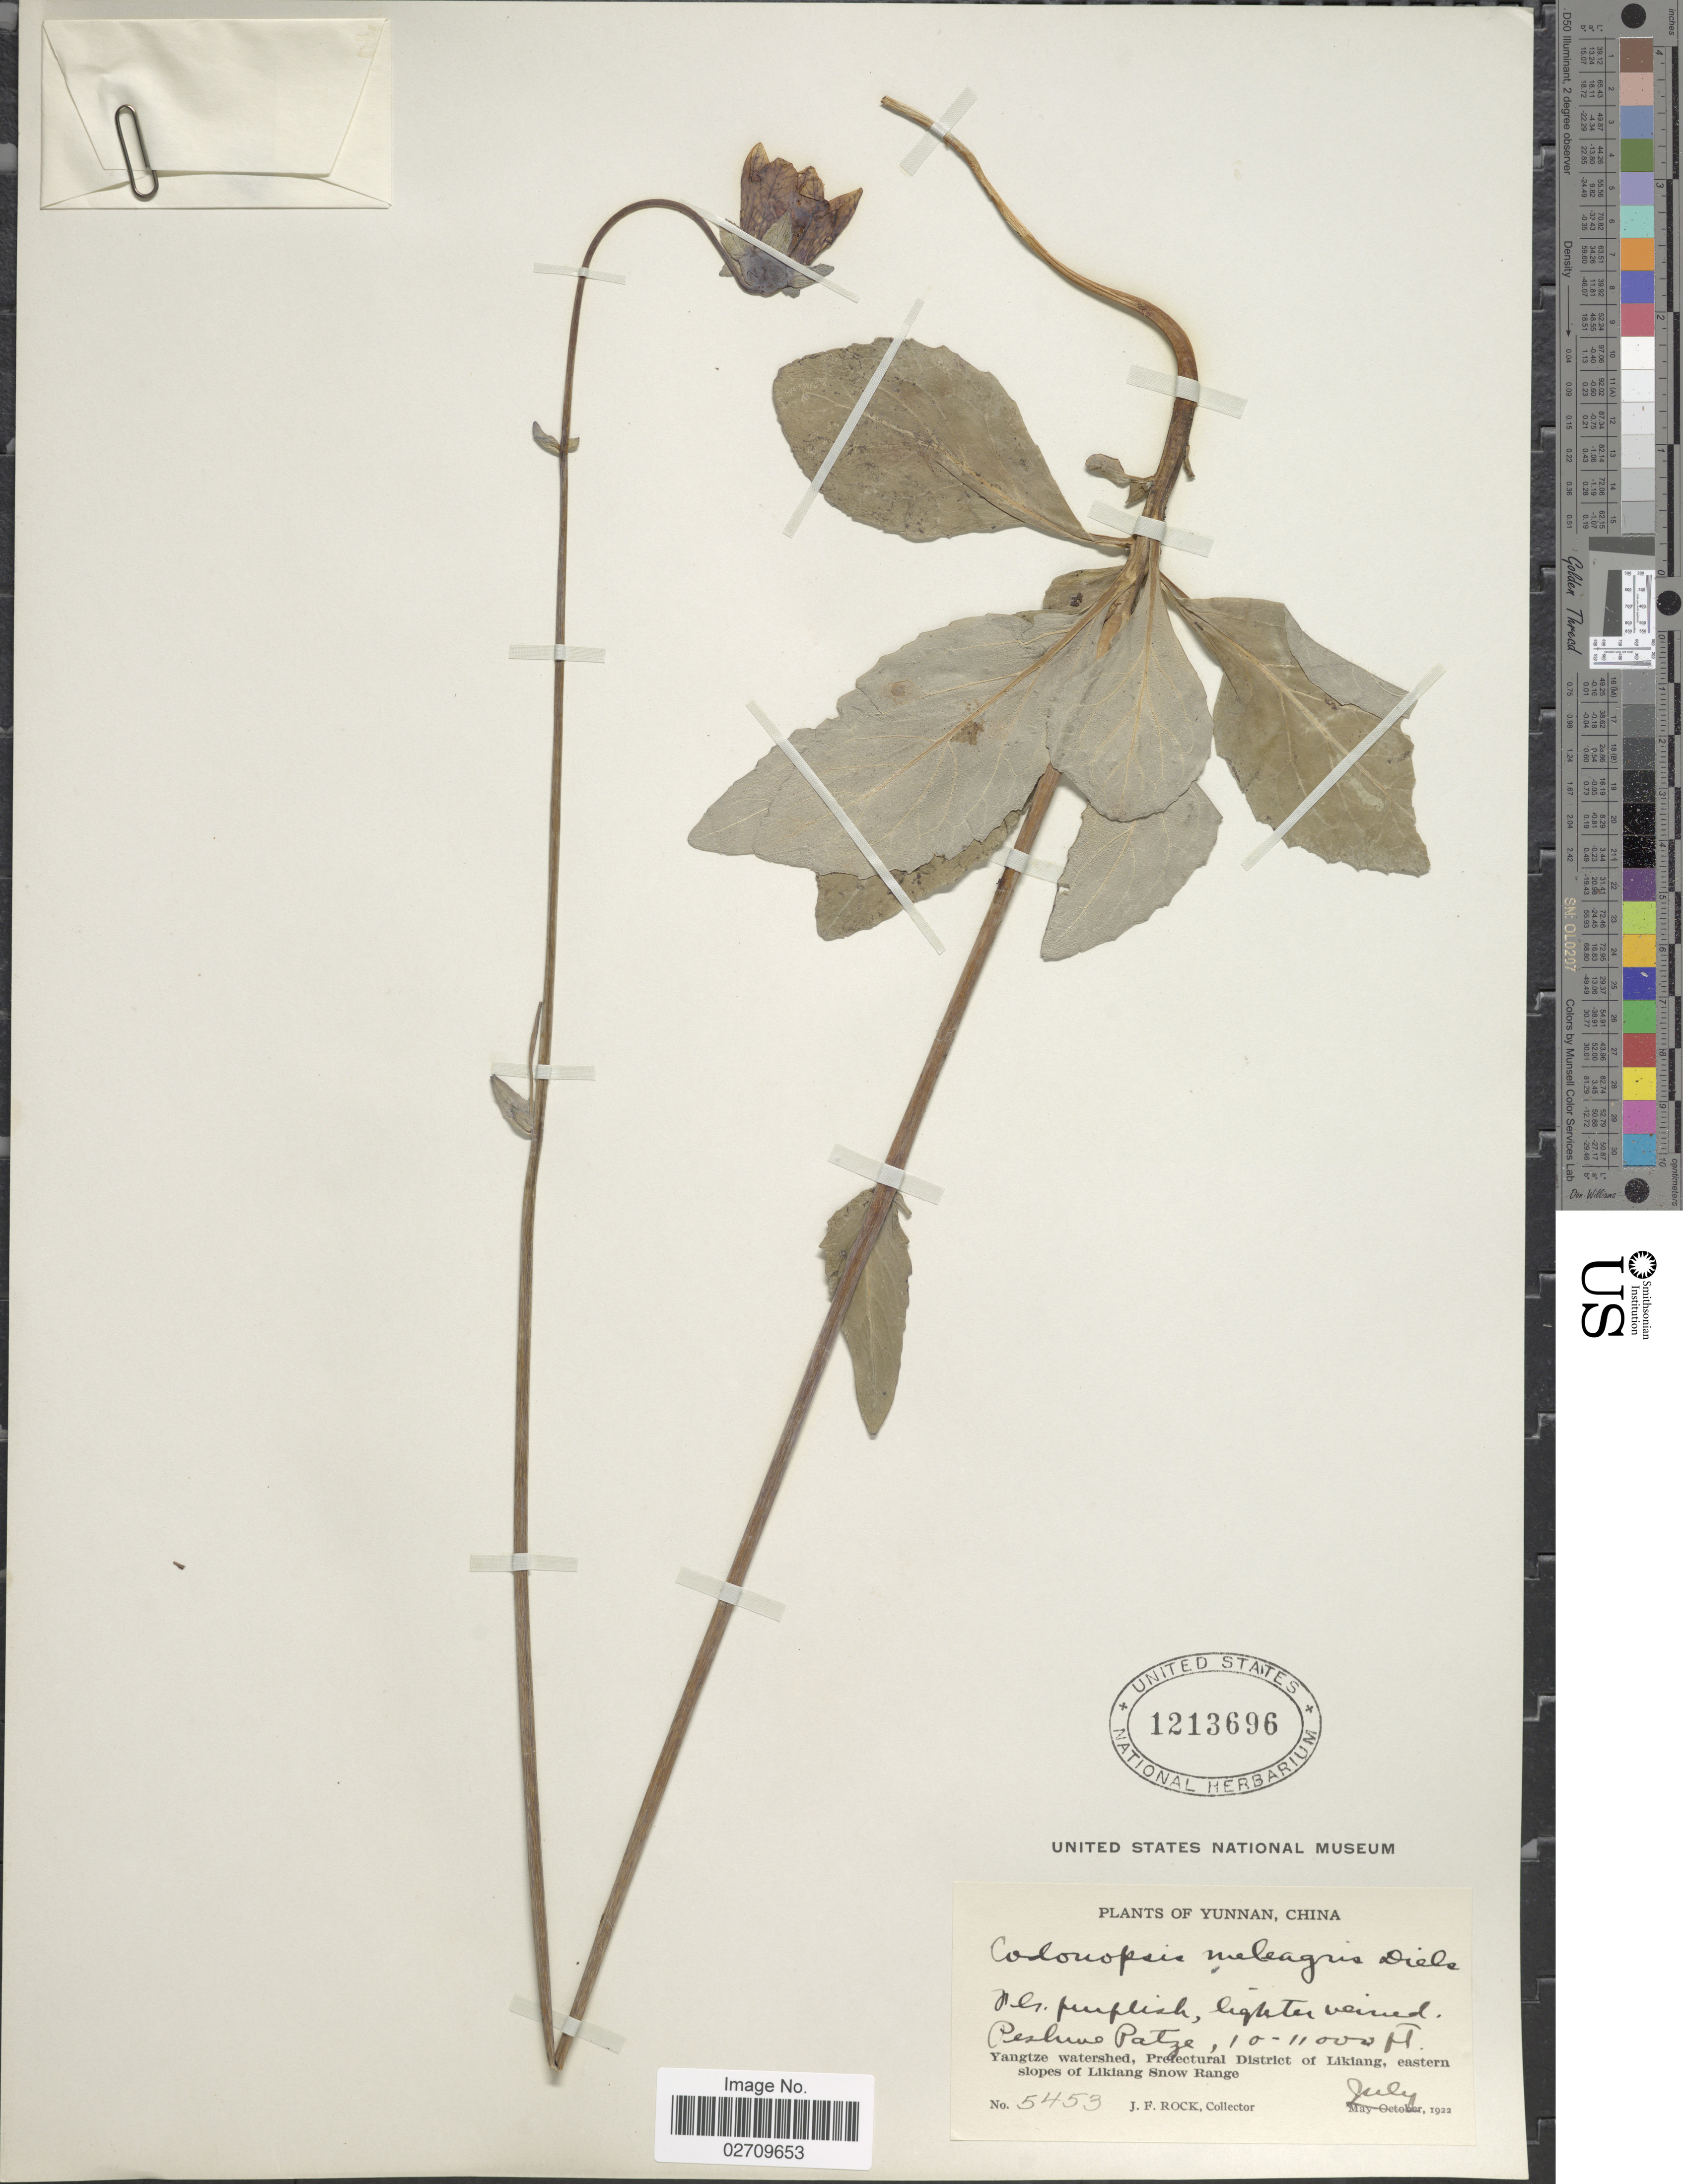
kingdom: Plantae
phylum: Tracheophyta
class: Magnoliopsida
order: Asterales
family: Campanulaceae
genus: Codonopsis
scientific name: Codonopsis meleagris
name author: Diels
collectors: J. F. Rock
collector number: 5453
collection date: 1922-07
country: China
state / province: Yunnan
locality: Peshive Patze, Yangtze watershed, Prefectural District of Likiang, eastern slopes of Likiang Snow Range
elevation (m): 3048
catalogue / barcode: US 1213696